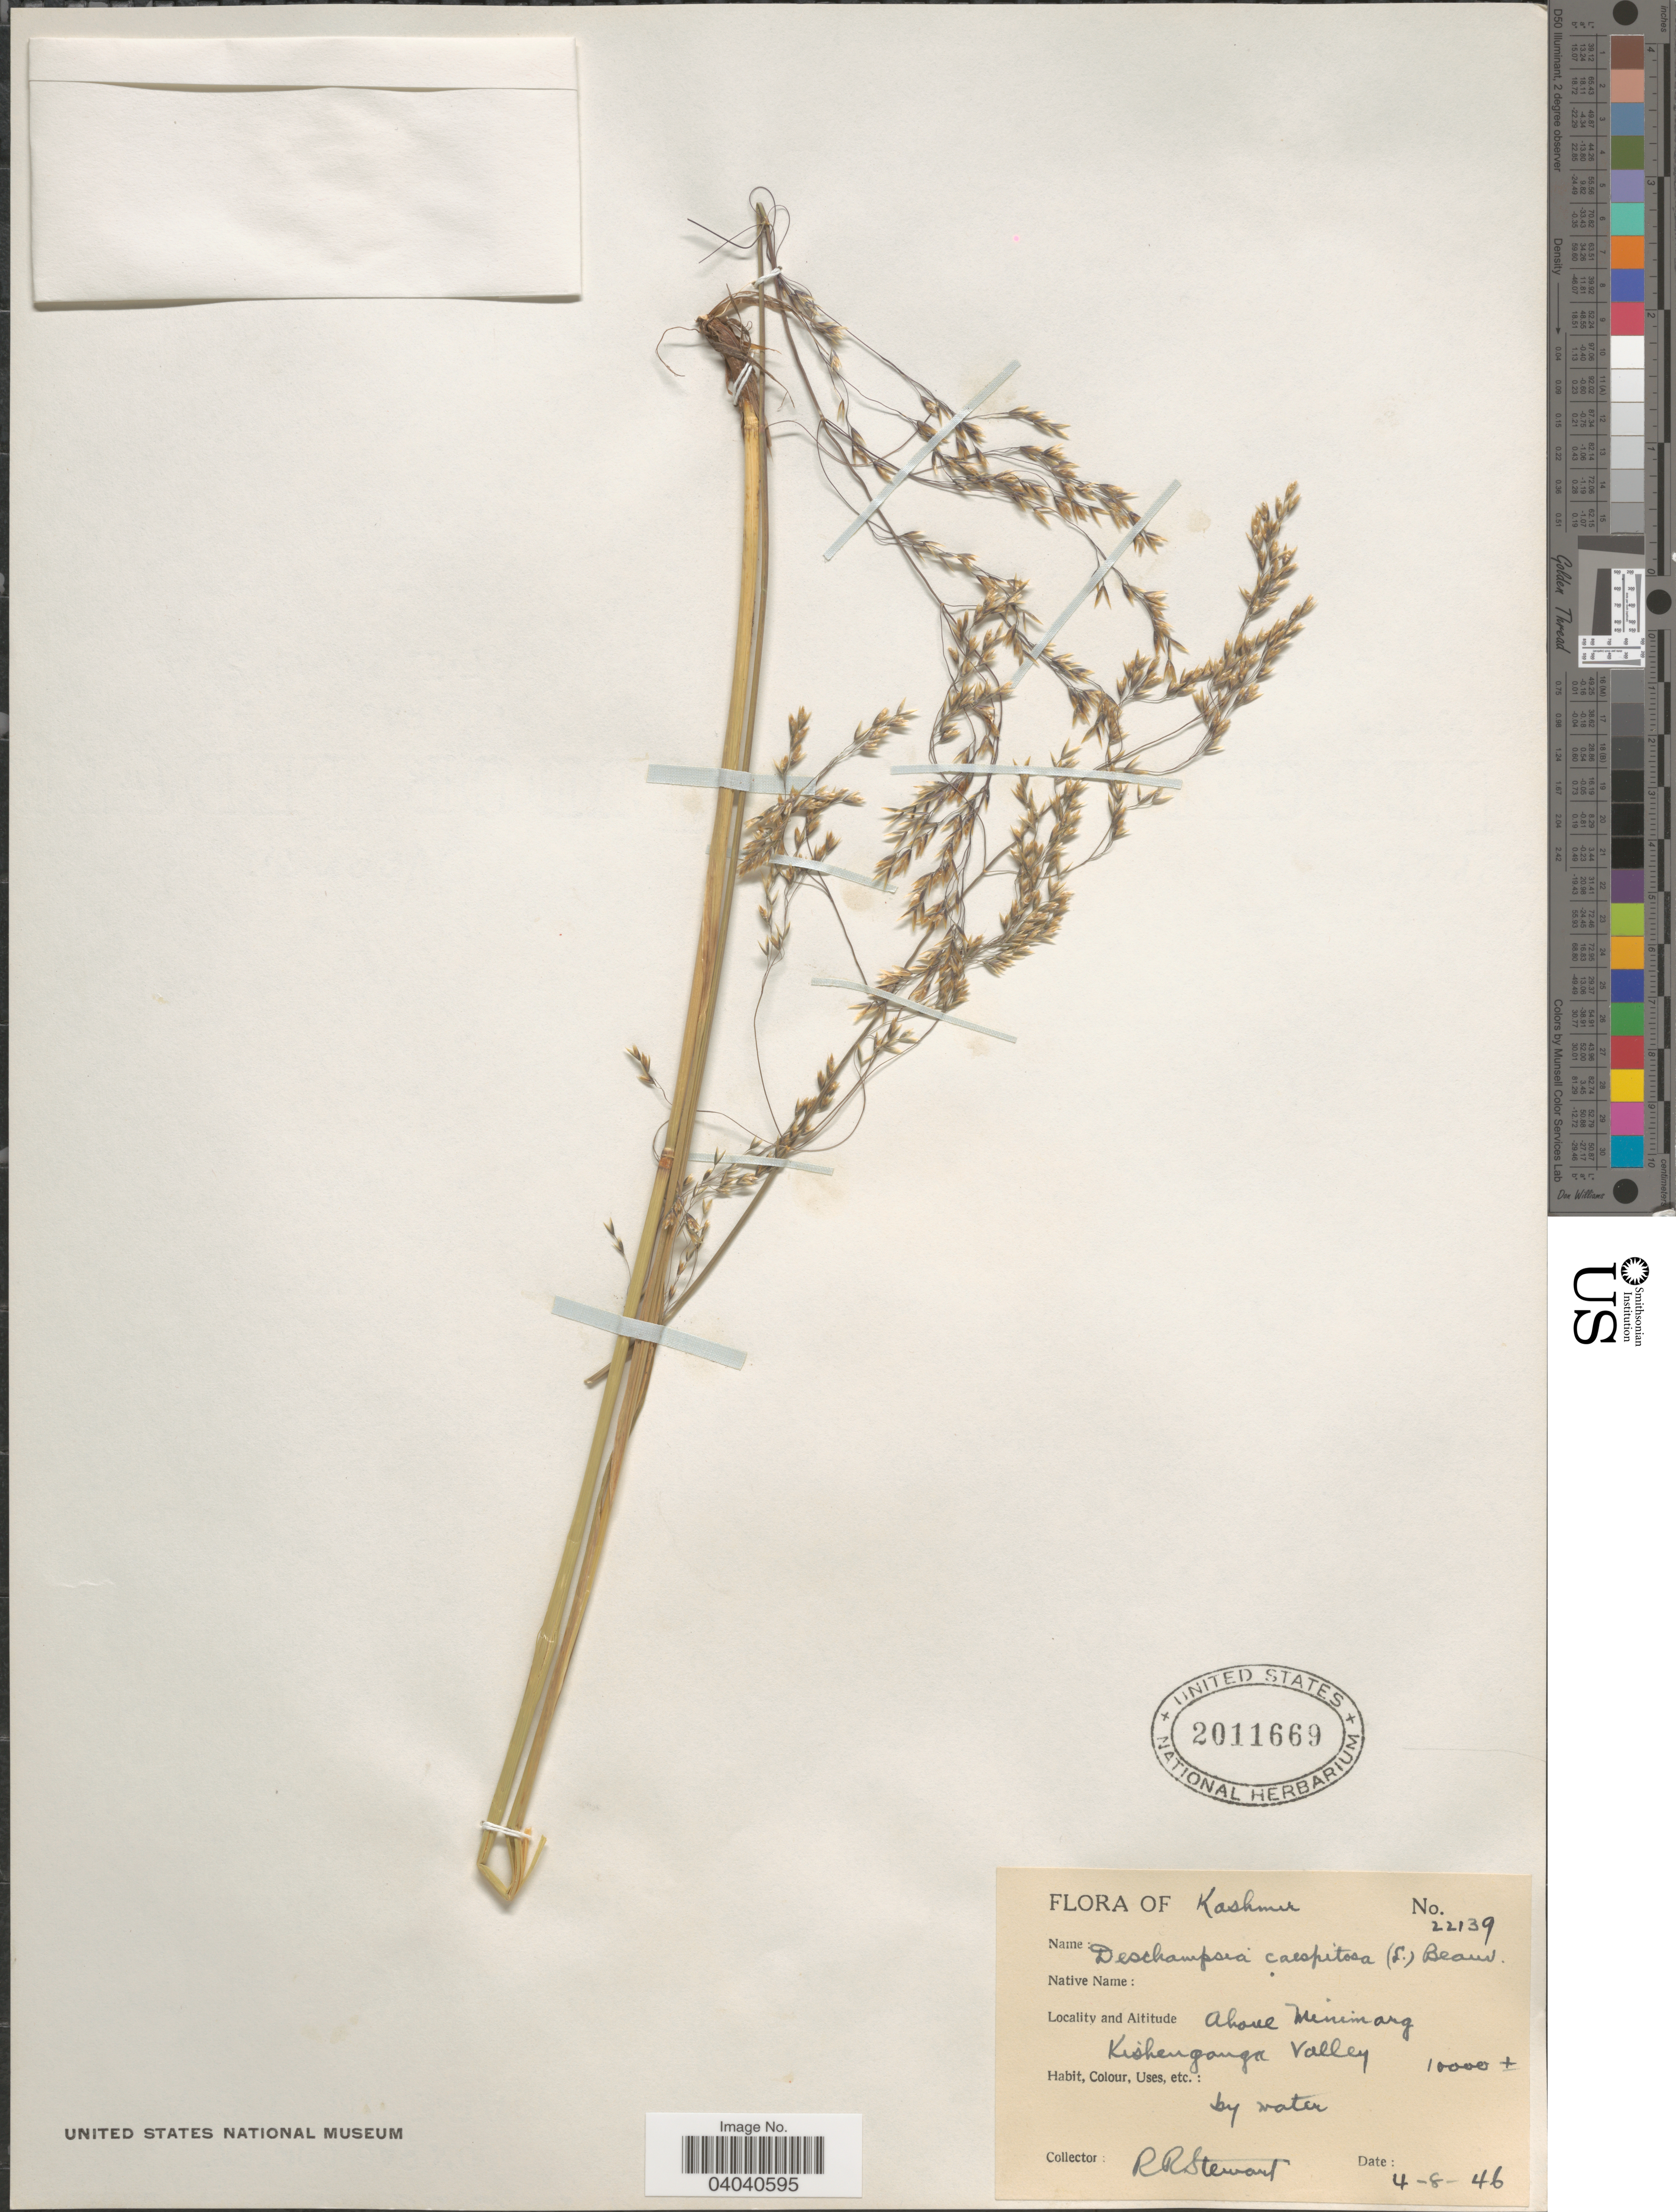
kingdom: Plantae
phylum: Tracheophyta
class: Liliopsida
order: Poales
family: Poaceae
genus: Deschampsia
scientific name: Deschampsia cespitosa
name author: (L.) P. Beauv.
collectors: R. Stewart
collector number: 22139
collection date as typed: Transcribed d/m/y: 4/8/46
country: India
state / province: Jammu and Kashmir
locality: Kashmir. Above Minimarg. Kishenganga Valley.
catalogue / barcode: US 2011669